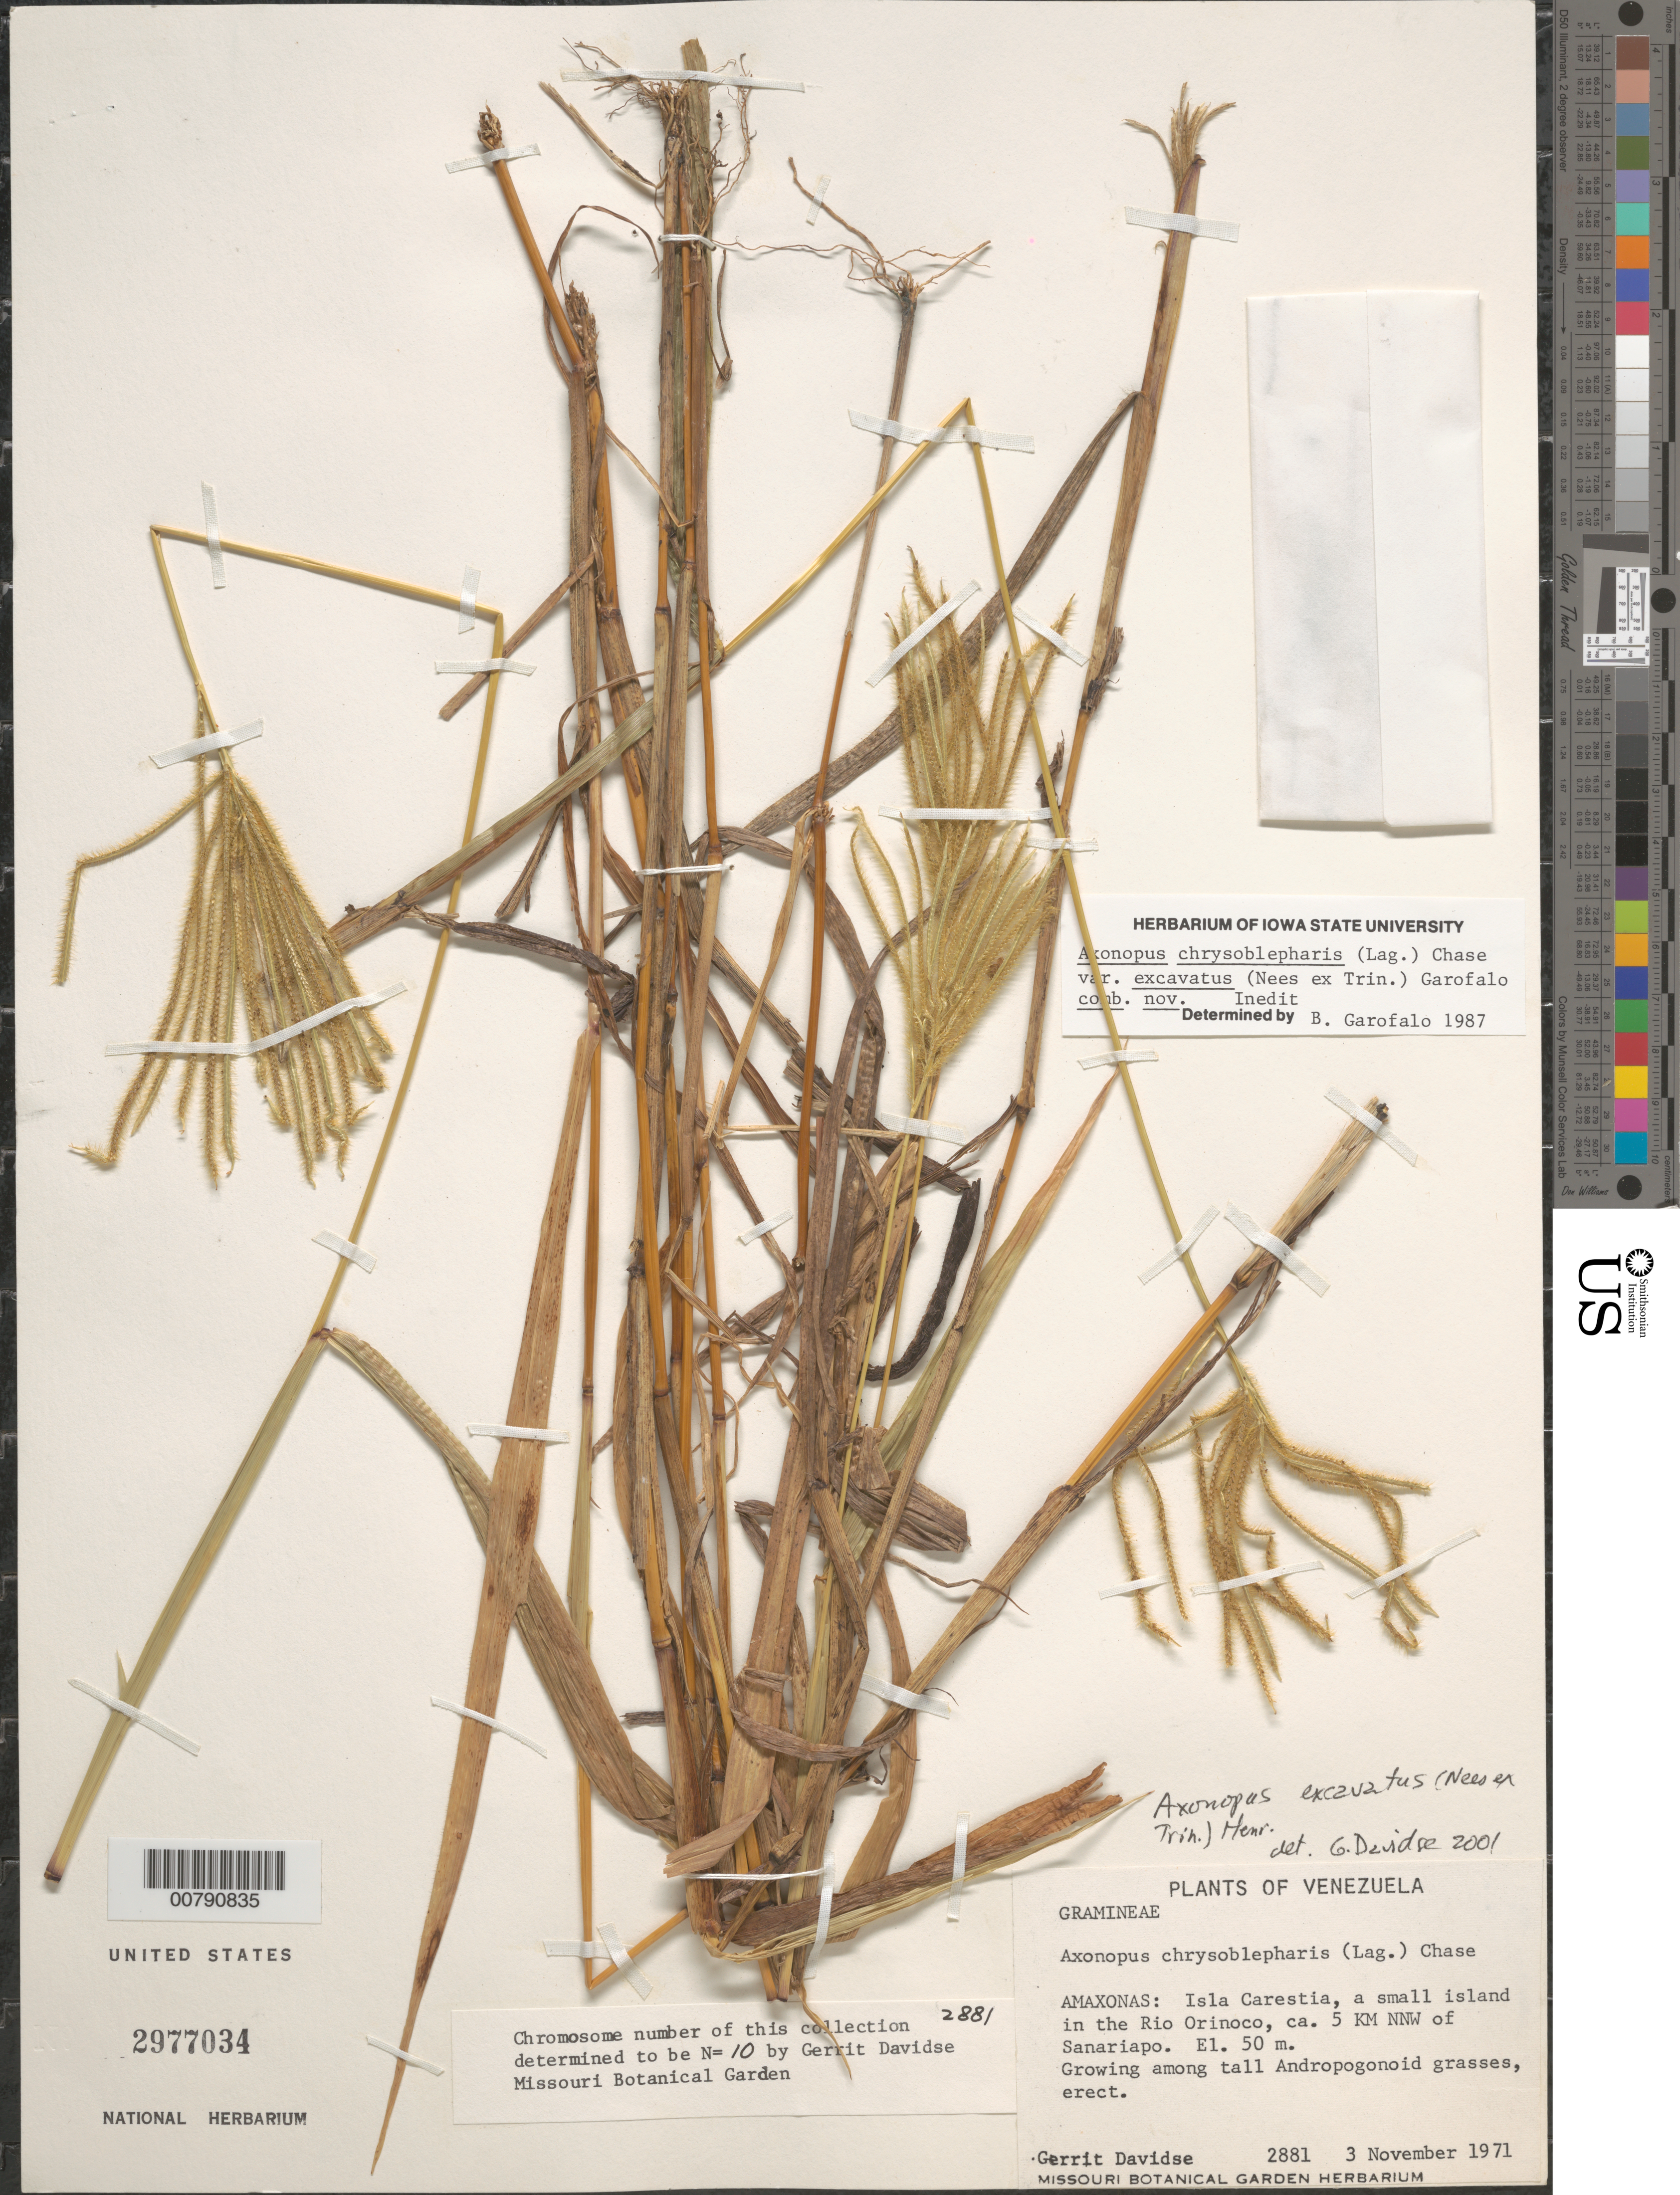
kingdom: Plantae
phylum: Tracheophyta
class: Liliopsida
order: Poales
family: Poaceae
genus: Axonopus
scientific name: Axonopus excavatus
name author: (Nees ex Trin.) Henr.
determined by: Davidse, Gerrit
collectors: G. Davidse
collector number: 2881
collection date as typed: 3-Nov-71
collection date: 1971-11-03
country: Venezuela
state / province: Amazonas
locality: Isla Carestia, island in the Río Orinoco, 5 km NNW of Sanariapo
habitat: Among tall Andropogonoid grasses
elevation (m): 50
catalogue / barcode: US 2977034